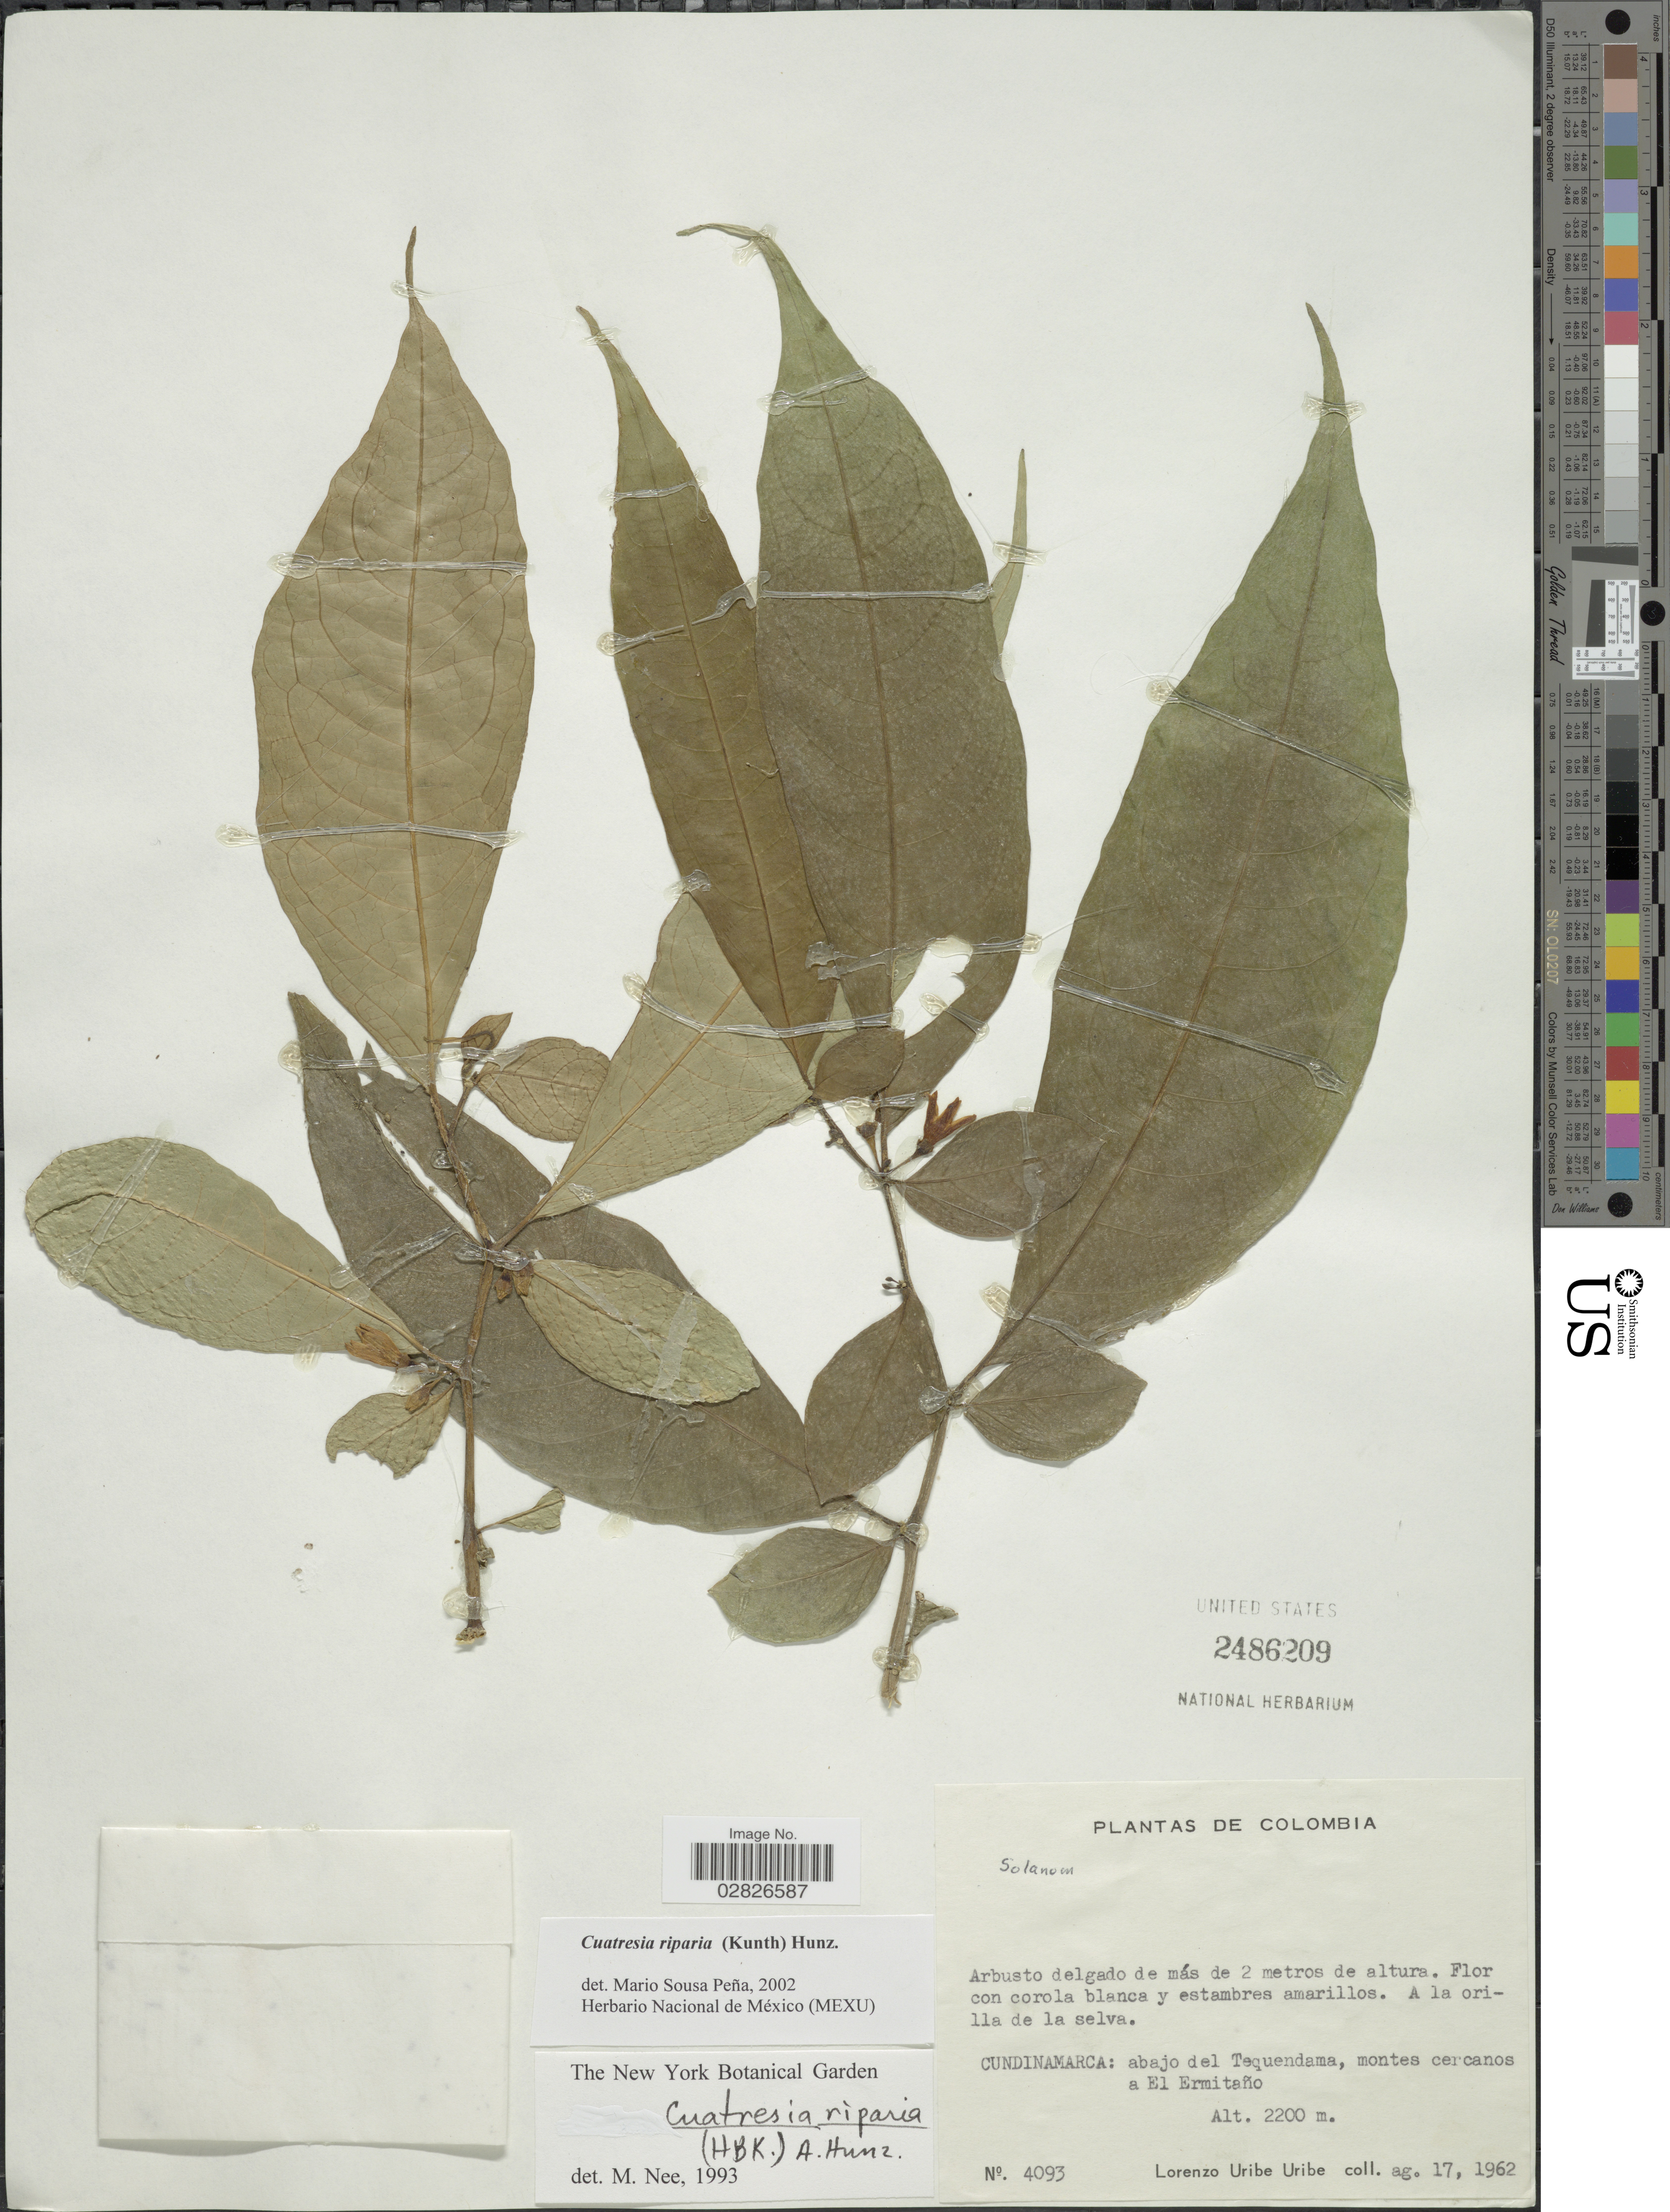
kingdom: Plantae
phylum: Tracheophyta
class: Magnoliopsida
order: Solanales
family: Solanaceae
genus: Cuatresia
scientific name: Cuatresia riparia var. riparia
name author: (Kunth) Hunz.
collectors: L. Uribe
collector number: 4093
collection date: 1962-08-17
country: Colombia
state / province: Cundinamarca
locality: Abajo del Tequendama, montes cercanos a El Ermitaño.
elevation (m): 2200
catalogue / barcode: US 2486209